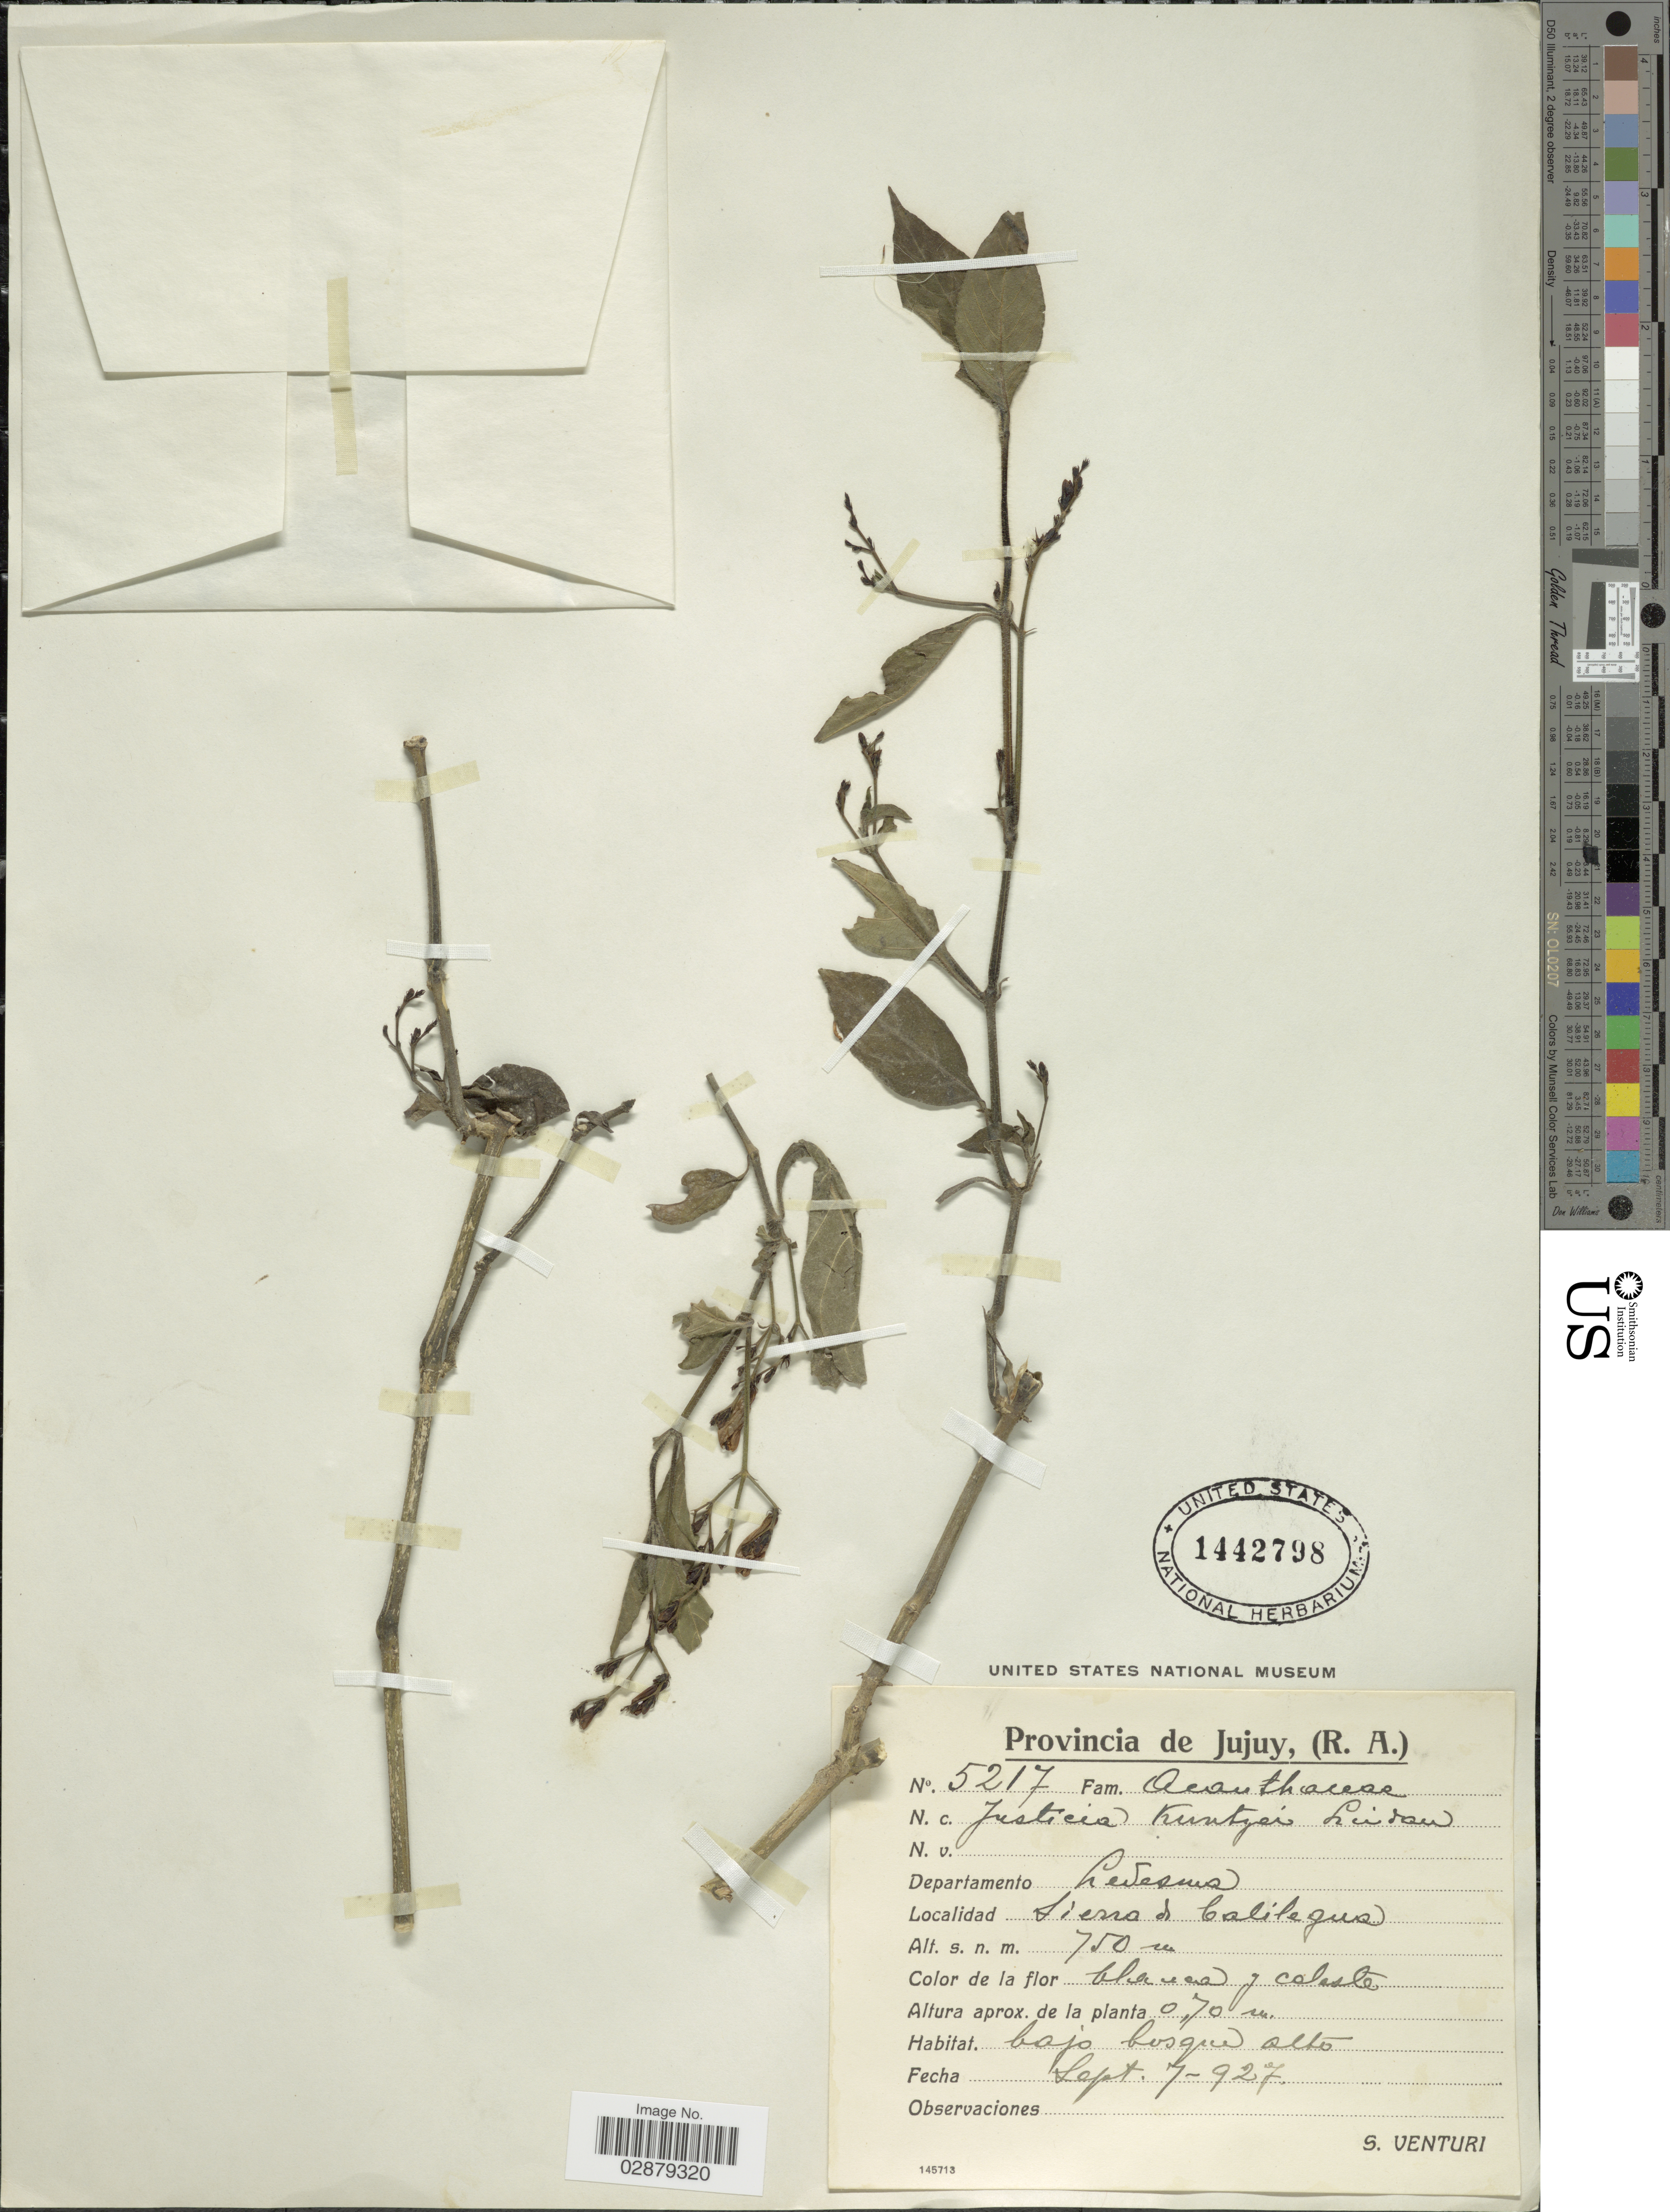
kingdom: Plantae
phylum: Tracheophyta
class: Magnoliopsida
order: Lamiales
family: Acanthaceae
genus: Justicia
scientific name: Justicia kuntzei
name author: Lindau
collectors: S. Venturi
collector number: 5217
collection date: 1927-09-07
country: Argentina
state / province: Jujuy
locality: (R. A.), Departamento Levesus, Sierra de Calilegua.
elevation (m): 750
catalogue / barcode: US 1442798